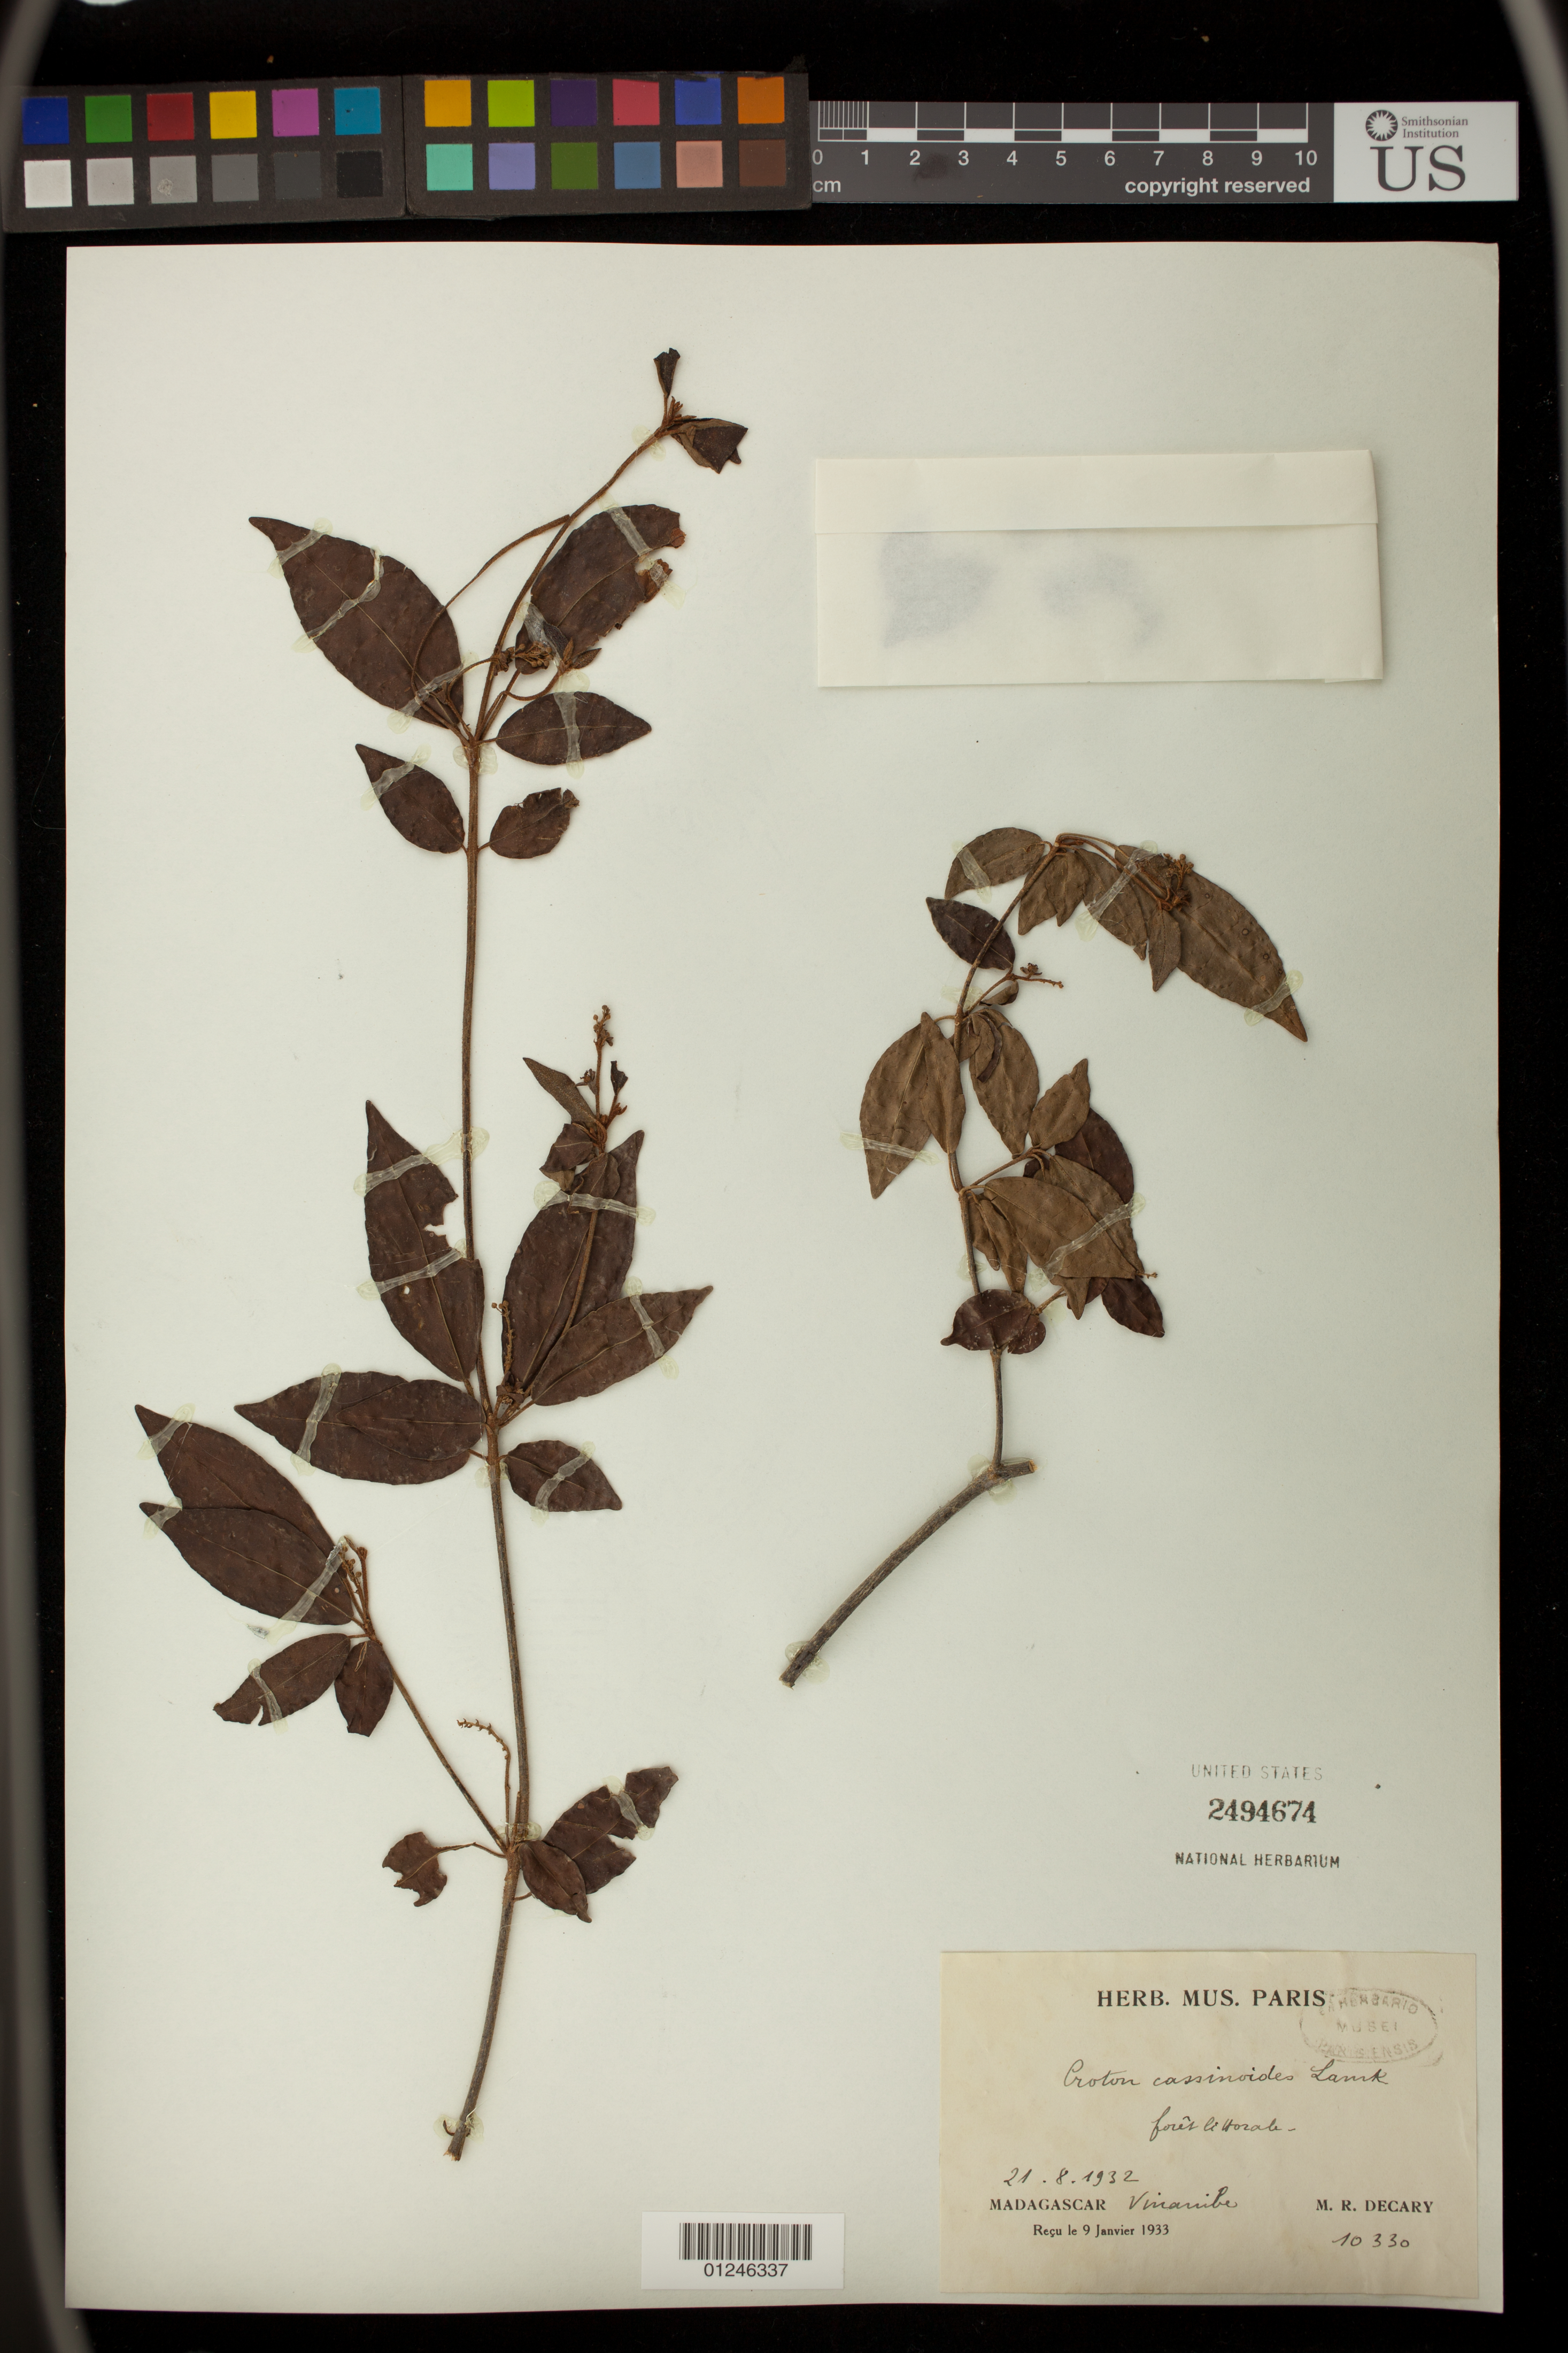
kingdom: Plantae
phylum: Tracheophyta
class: Magnoliopsida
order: Malpighiales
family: Euphorbiaceae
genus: Croton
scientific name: Croton cassinoides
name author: Lam.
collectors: R. Decary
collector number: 10330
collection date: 1932-08-21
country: Madagascar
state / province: Analanjirofo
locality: Vinanibe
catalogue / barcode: US 2494674